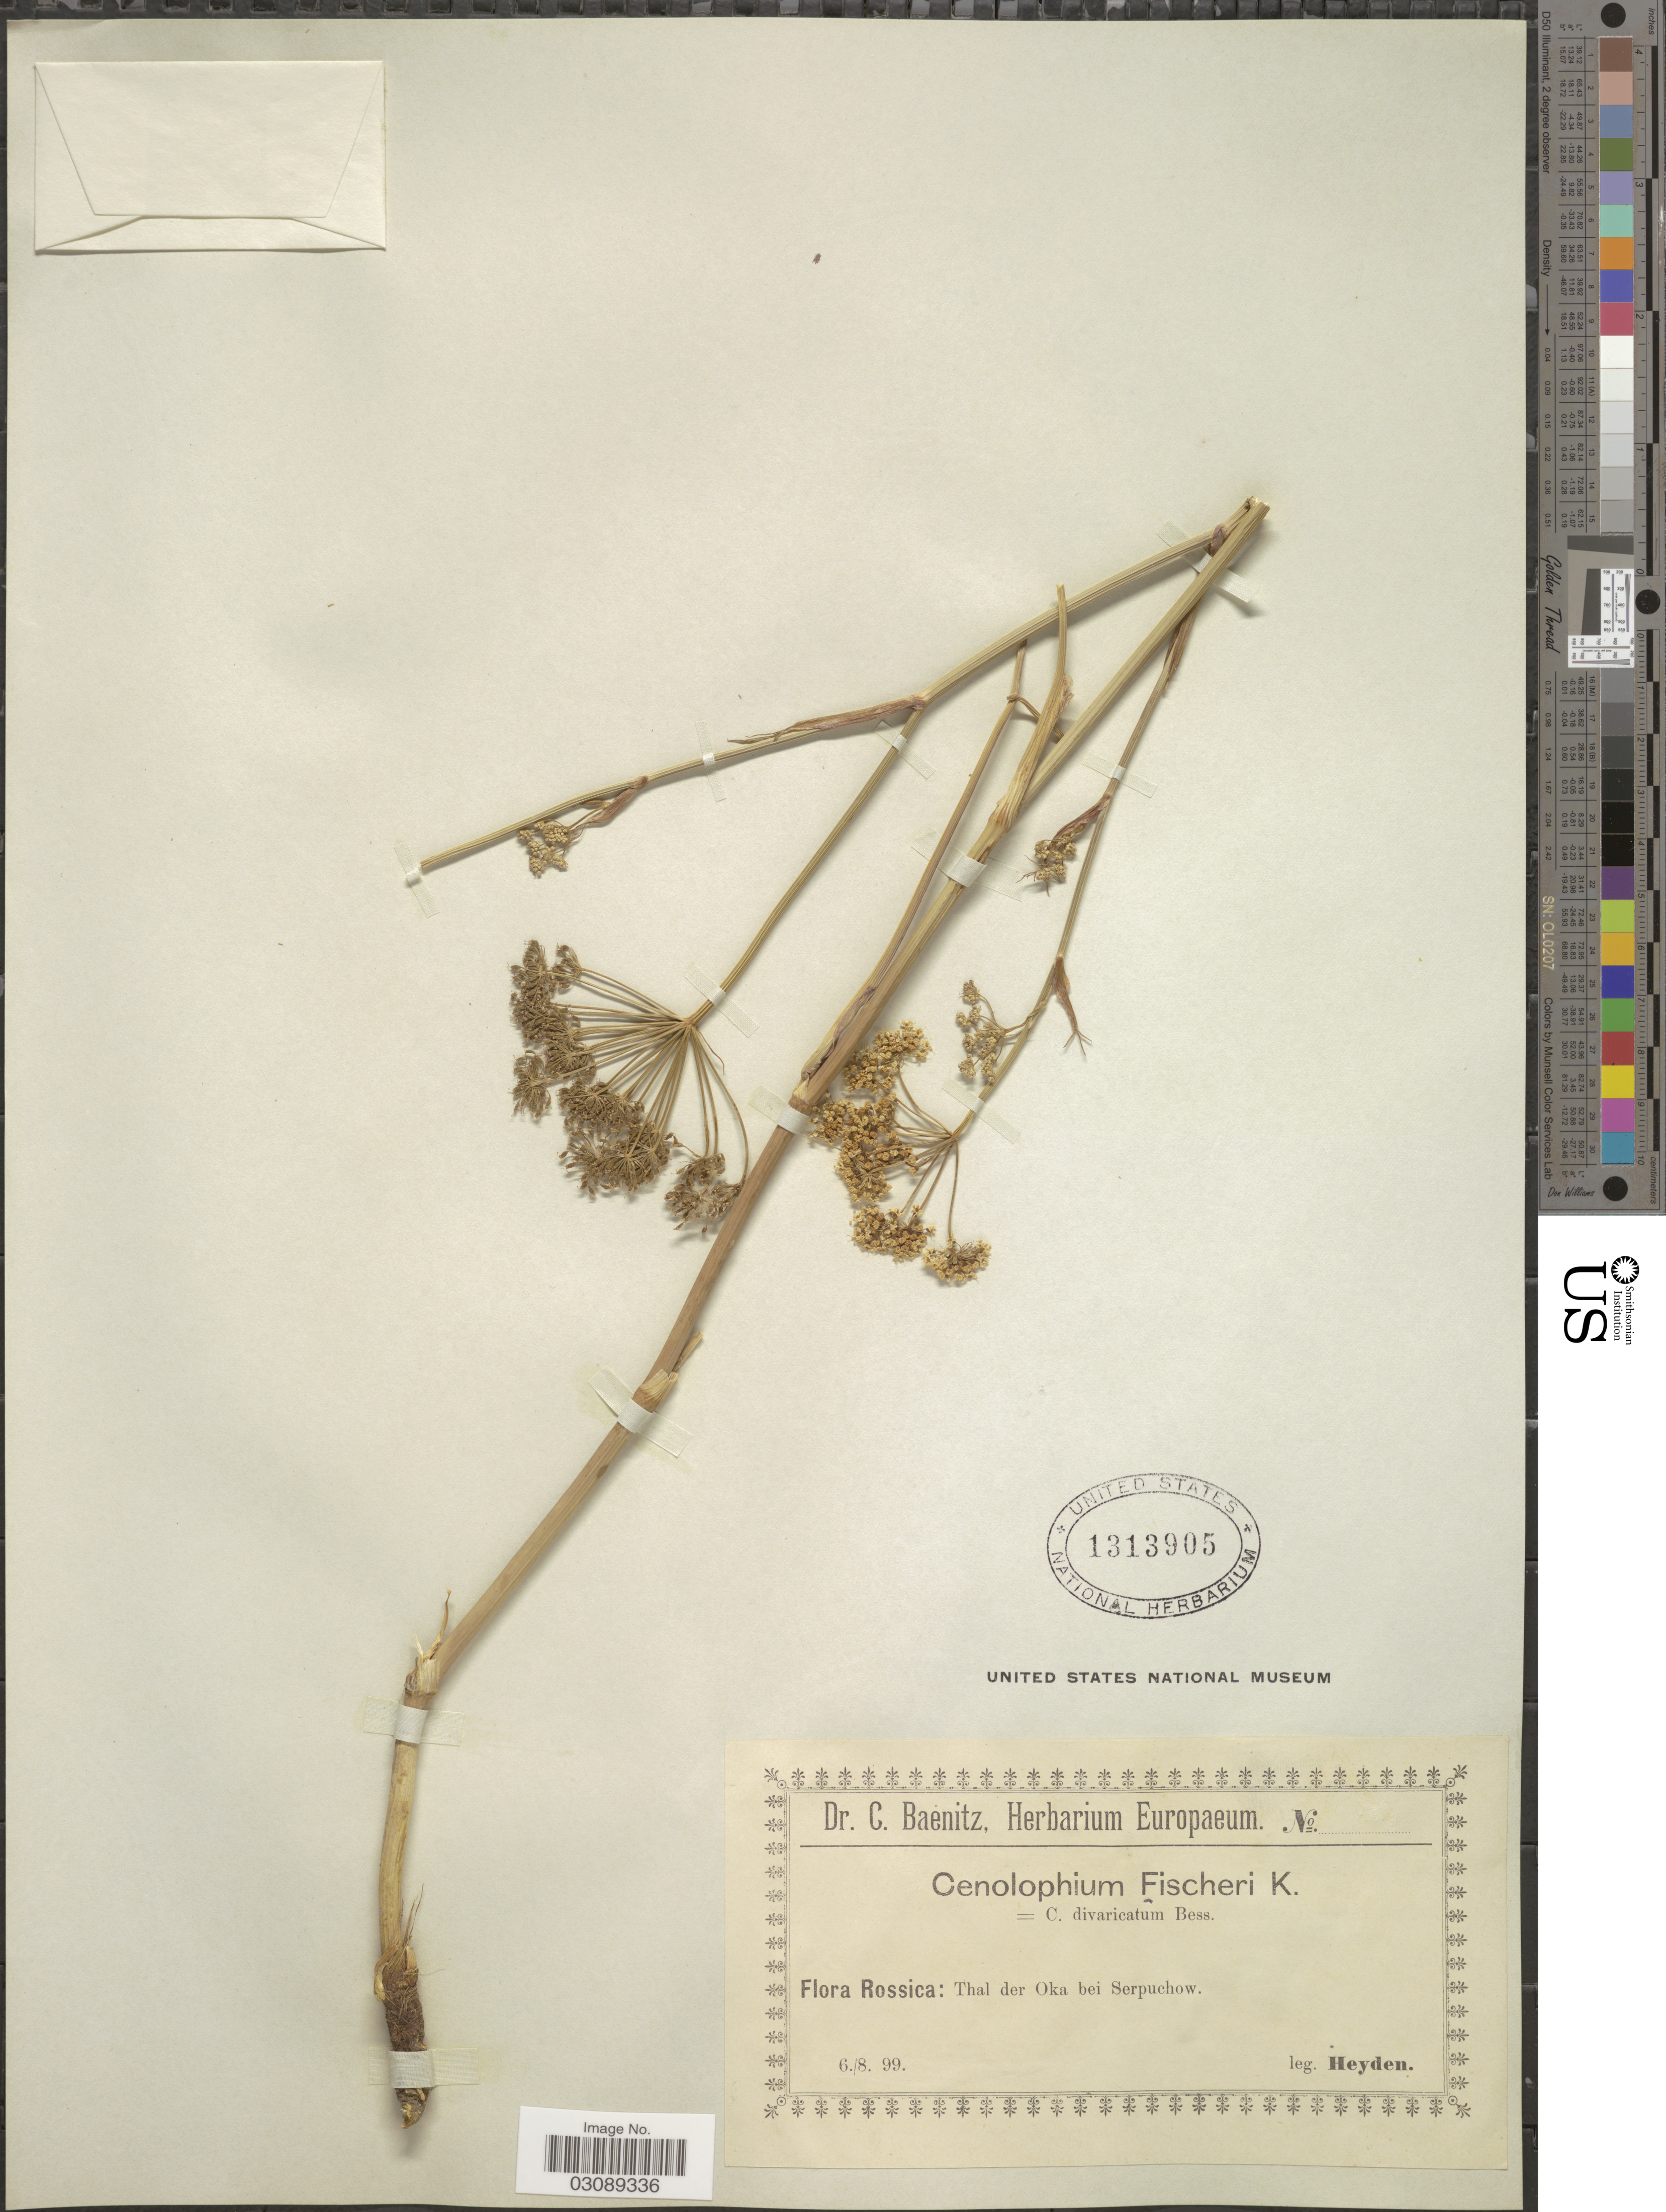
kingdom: Plantae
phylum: Tracheophyta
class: Magnoliopsida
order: Apiales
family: Apiaceae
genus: Cenolophium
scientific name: Cenolophium fischeri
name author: (Spreng.) W.D.J. Koch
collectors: Heyden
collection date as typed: Transcribed d/m/y: 6/8/99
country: Russian Federation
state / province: Moscow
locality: Rossica: Thal der Oka bei Serpuchow.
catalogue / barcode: US 1313905